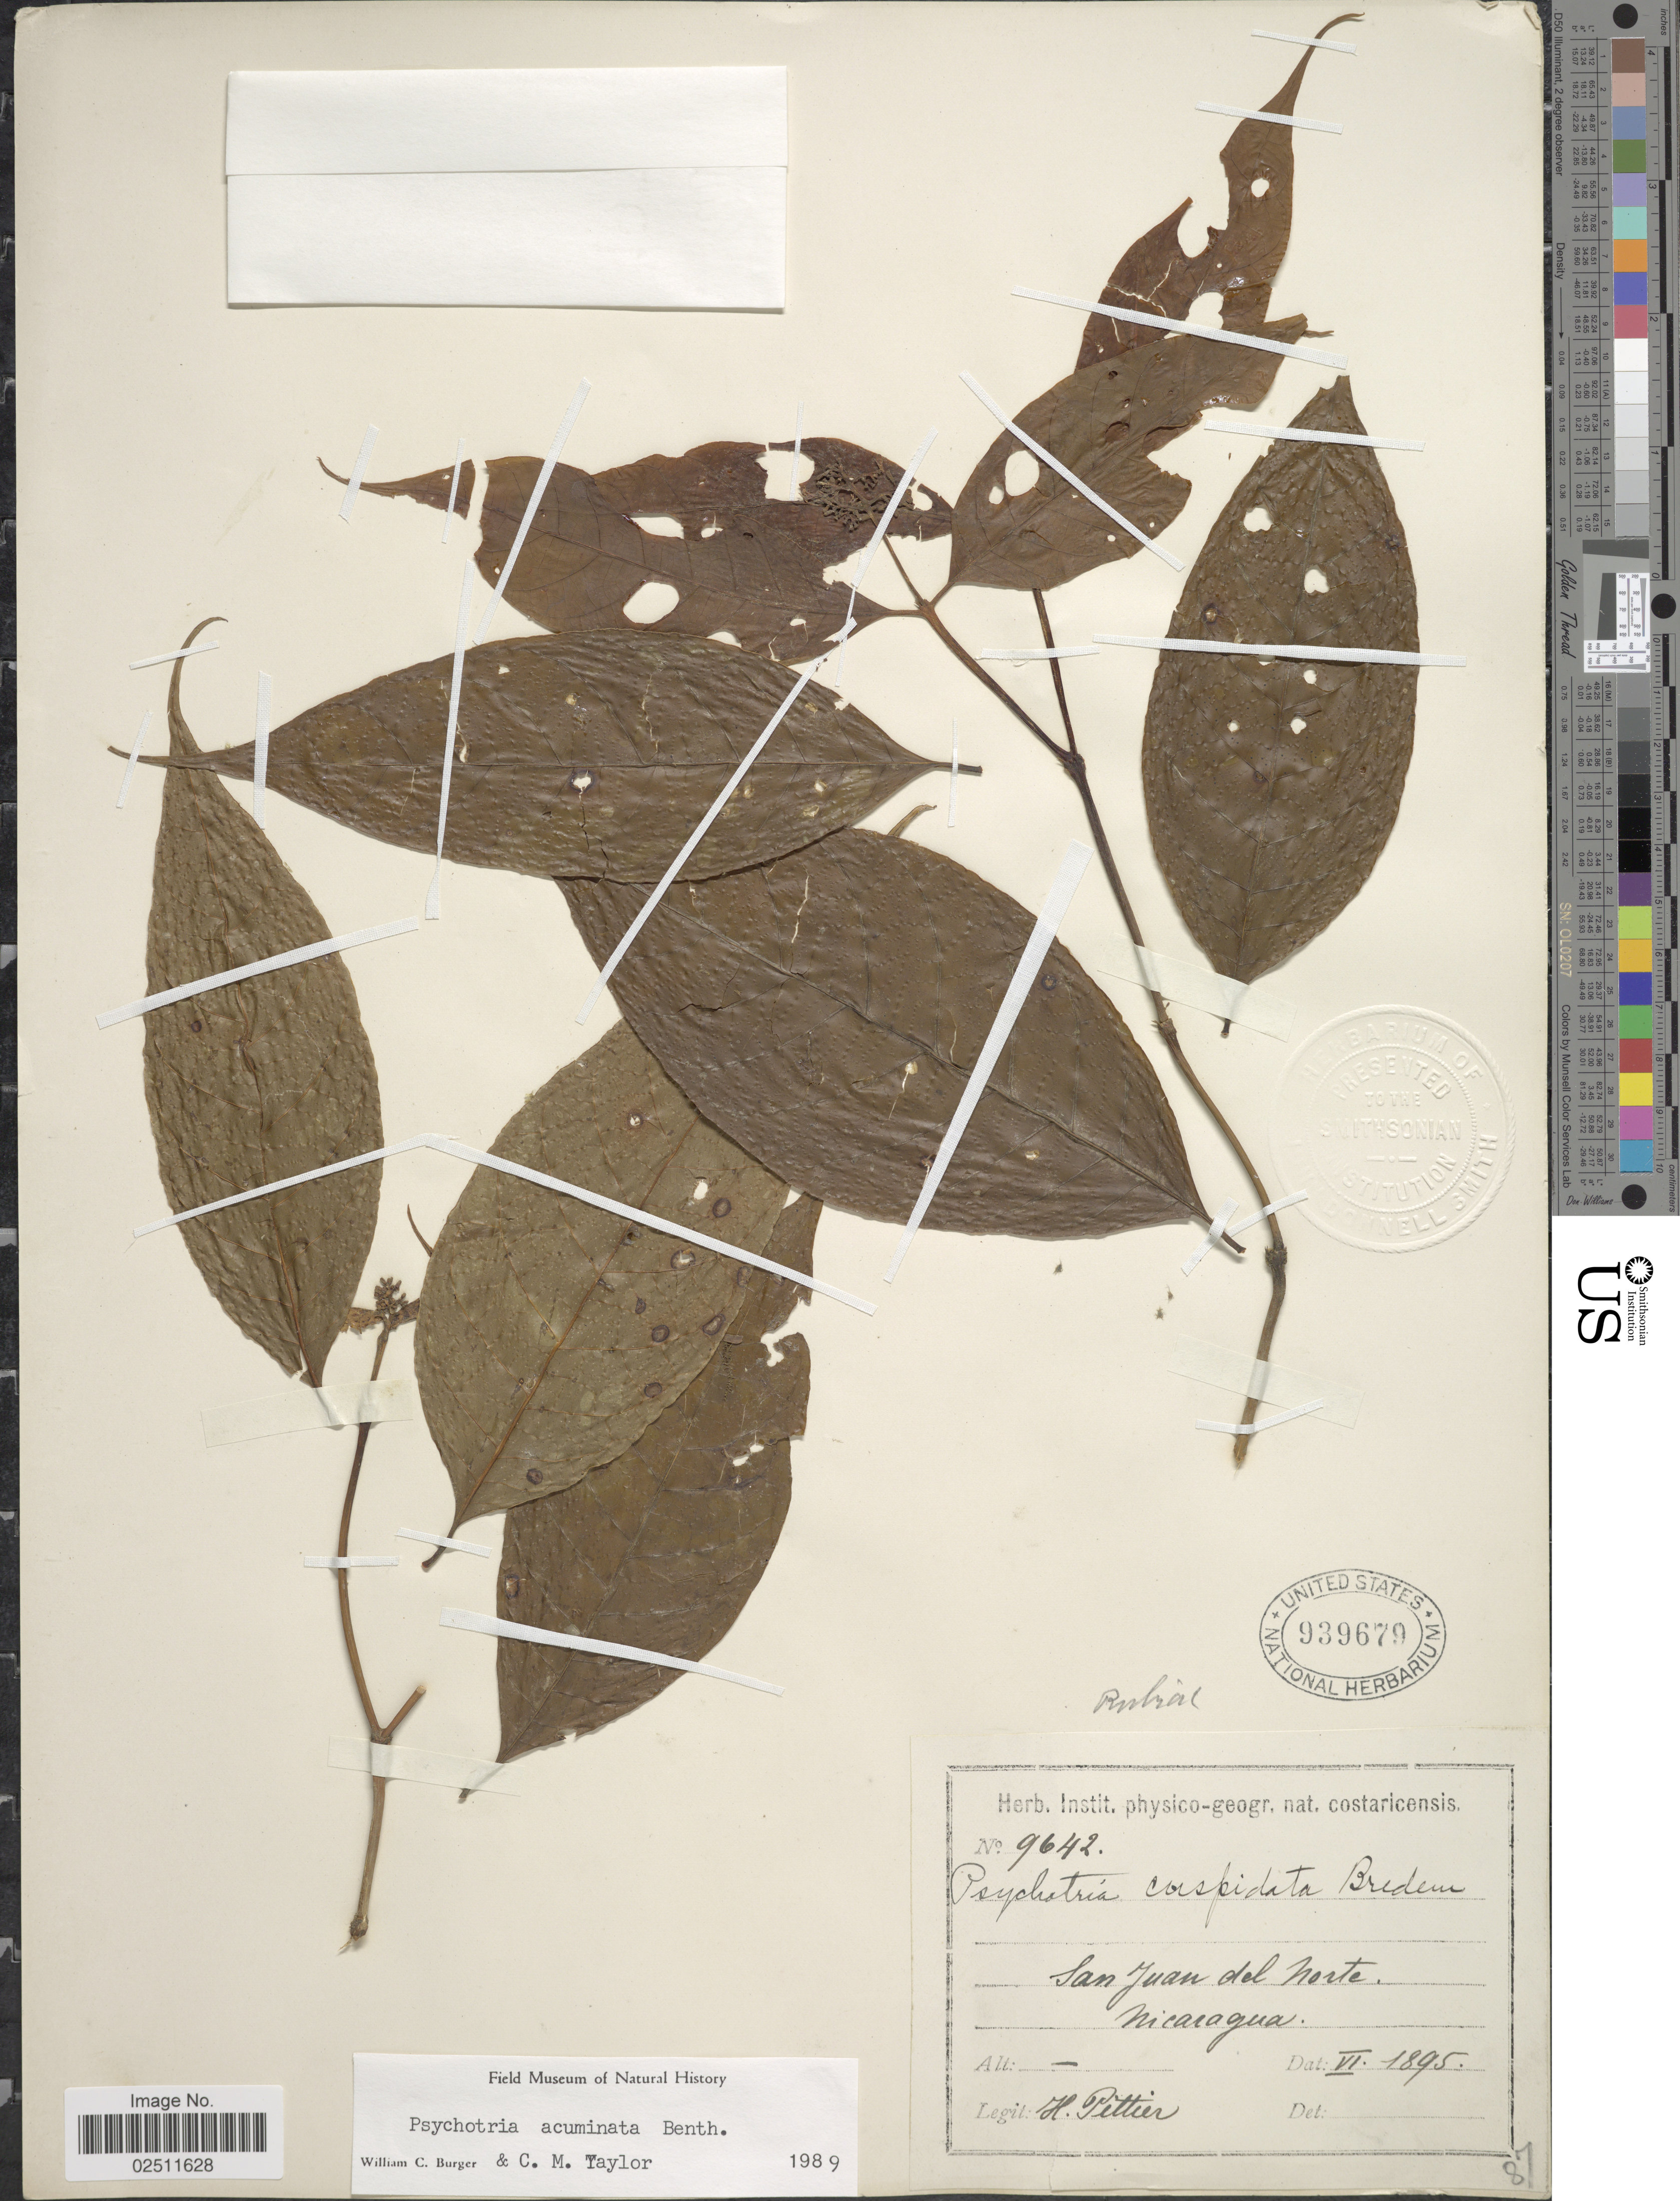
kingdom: Plantae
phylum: Tracheophyta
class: Magnoliopsida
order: Gentianales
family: Rubiaceae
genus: Psychotria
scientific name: Psychotria acuminata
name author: Benth.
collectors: H. F. Pittier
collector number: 9642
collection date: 1895-06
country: Nicaragua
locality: San Juan del Norte.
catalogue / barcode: US 939679